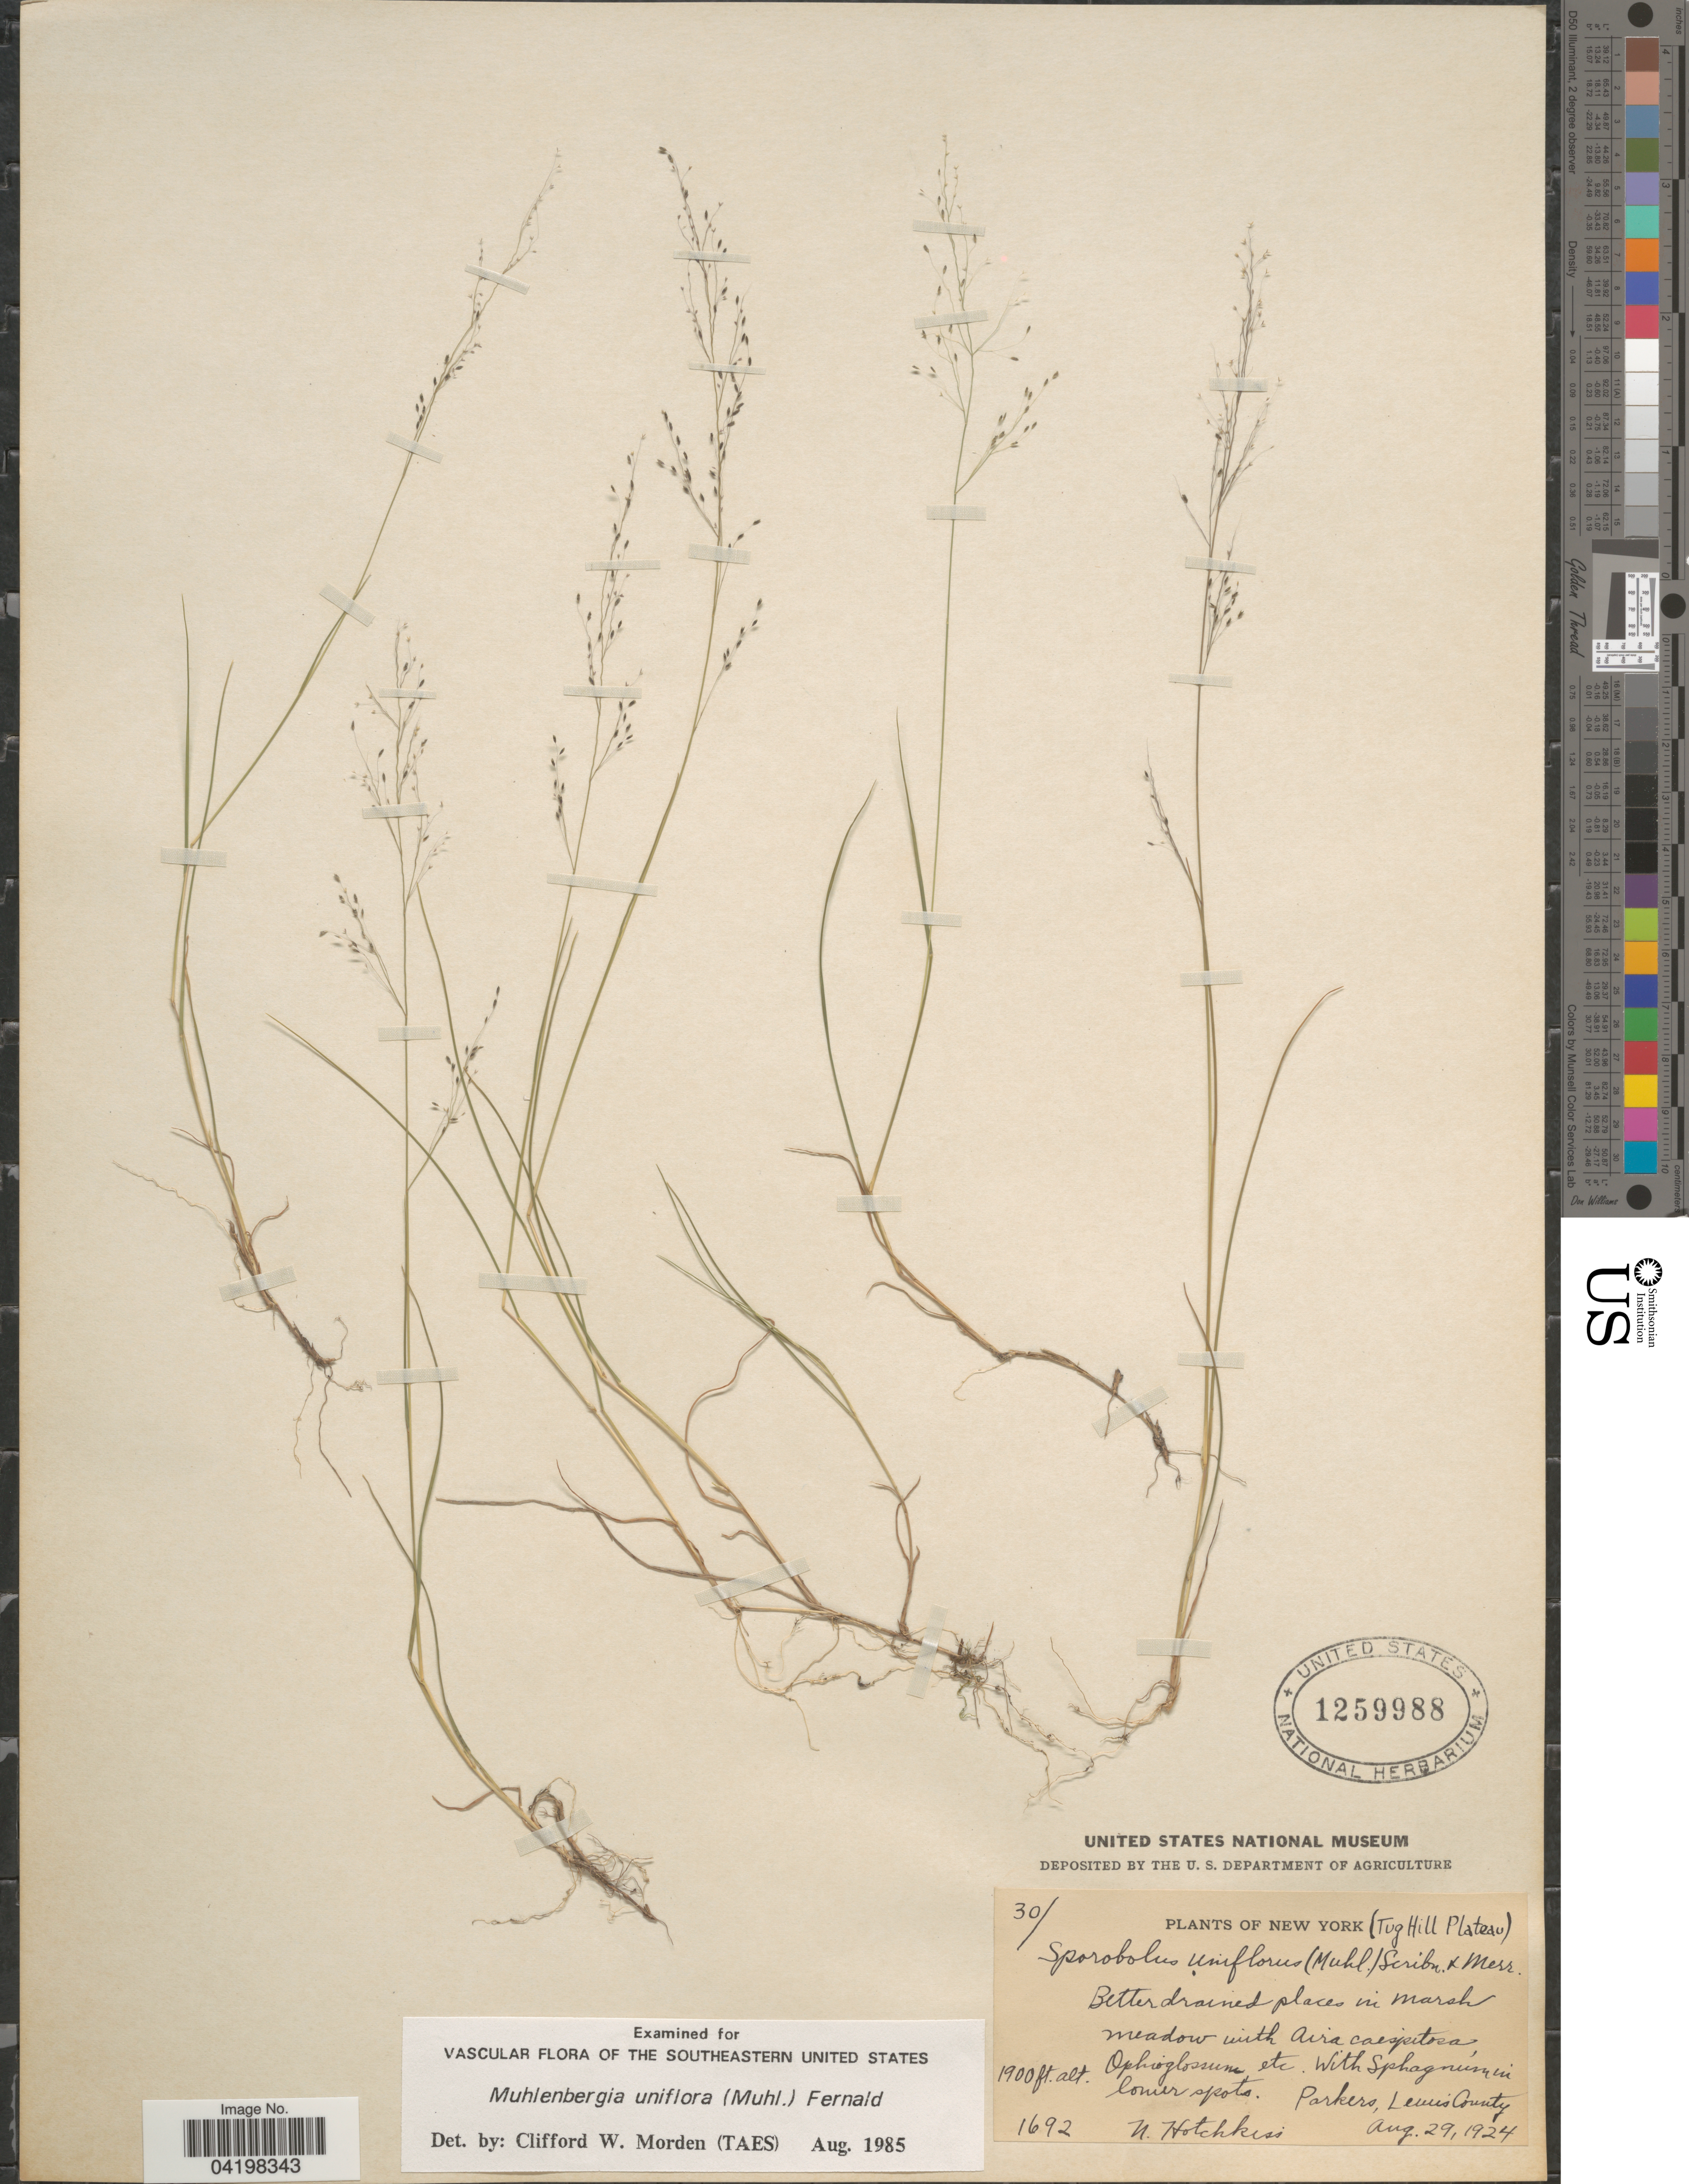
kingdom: Plantae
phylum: Tracheophyta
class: Liliopsida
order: Poales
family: Poaceae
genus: Muhlenbergia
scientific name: Muhlenbergia uniflora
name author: (Muhl.) Fernald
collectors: N. Hotchkiss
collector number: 1692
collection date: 1924-08-29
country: United States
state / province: New York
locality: (Tug Hill Plateau). Parkers, Lewis County.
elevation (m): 579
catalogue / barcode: US 1259988